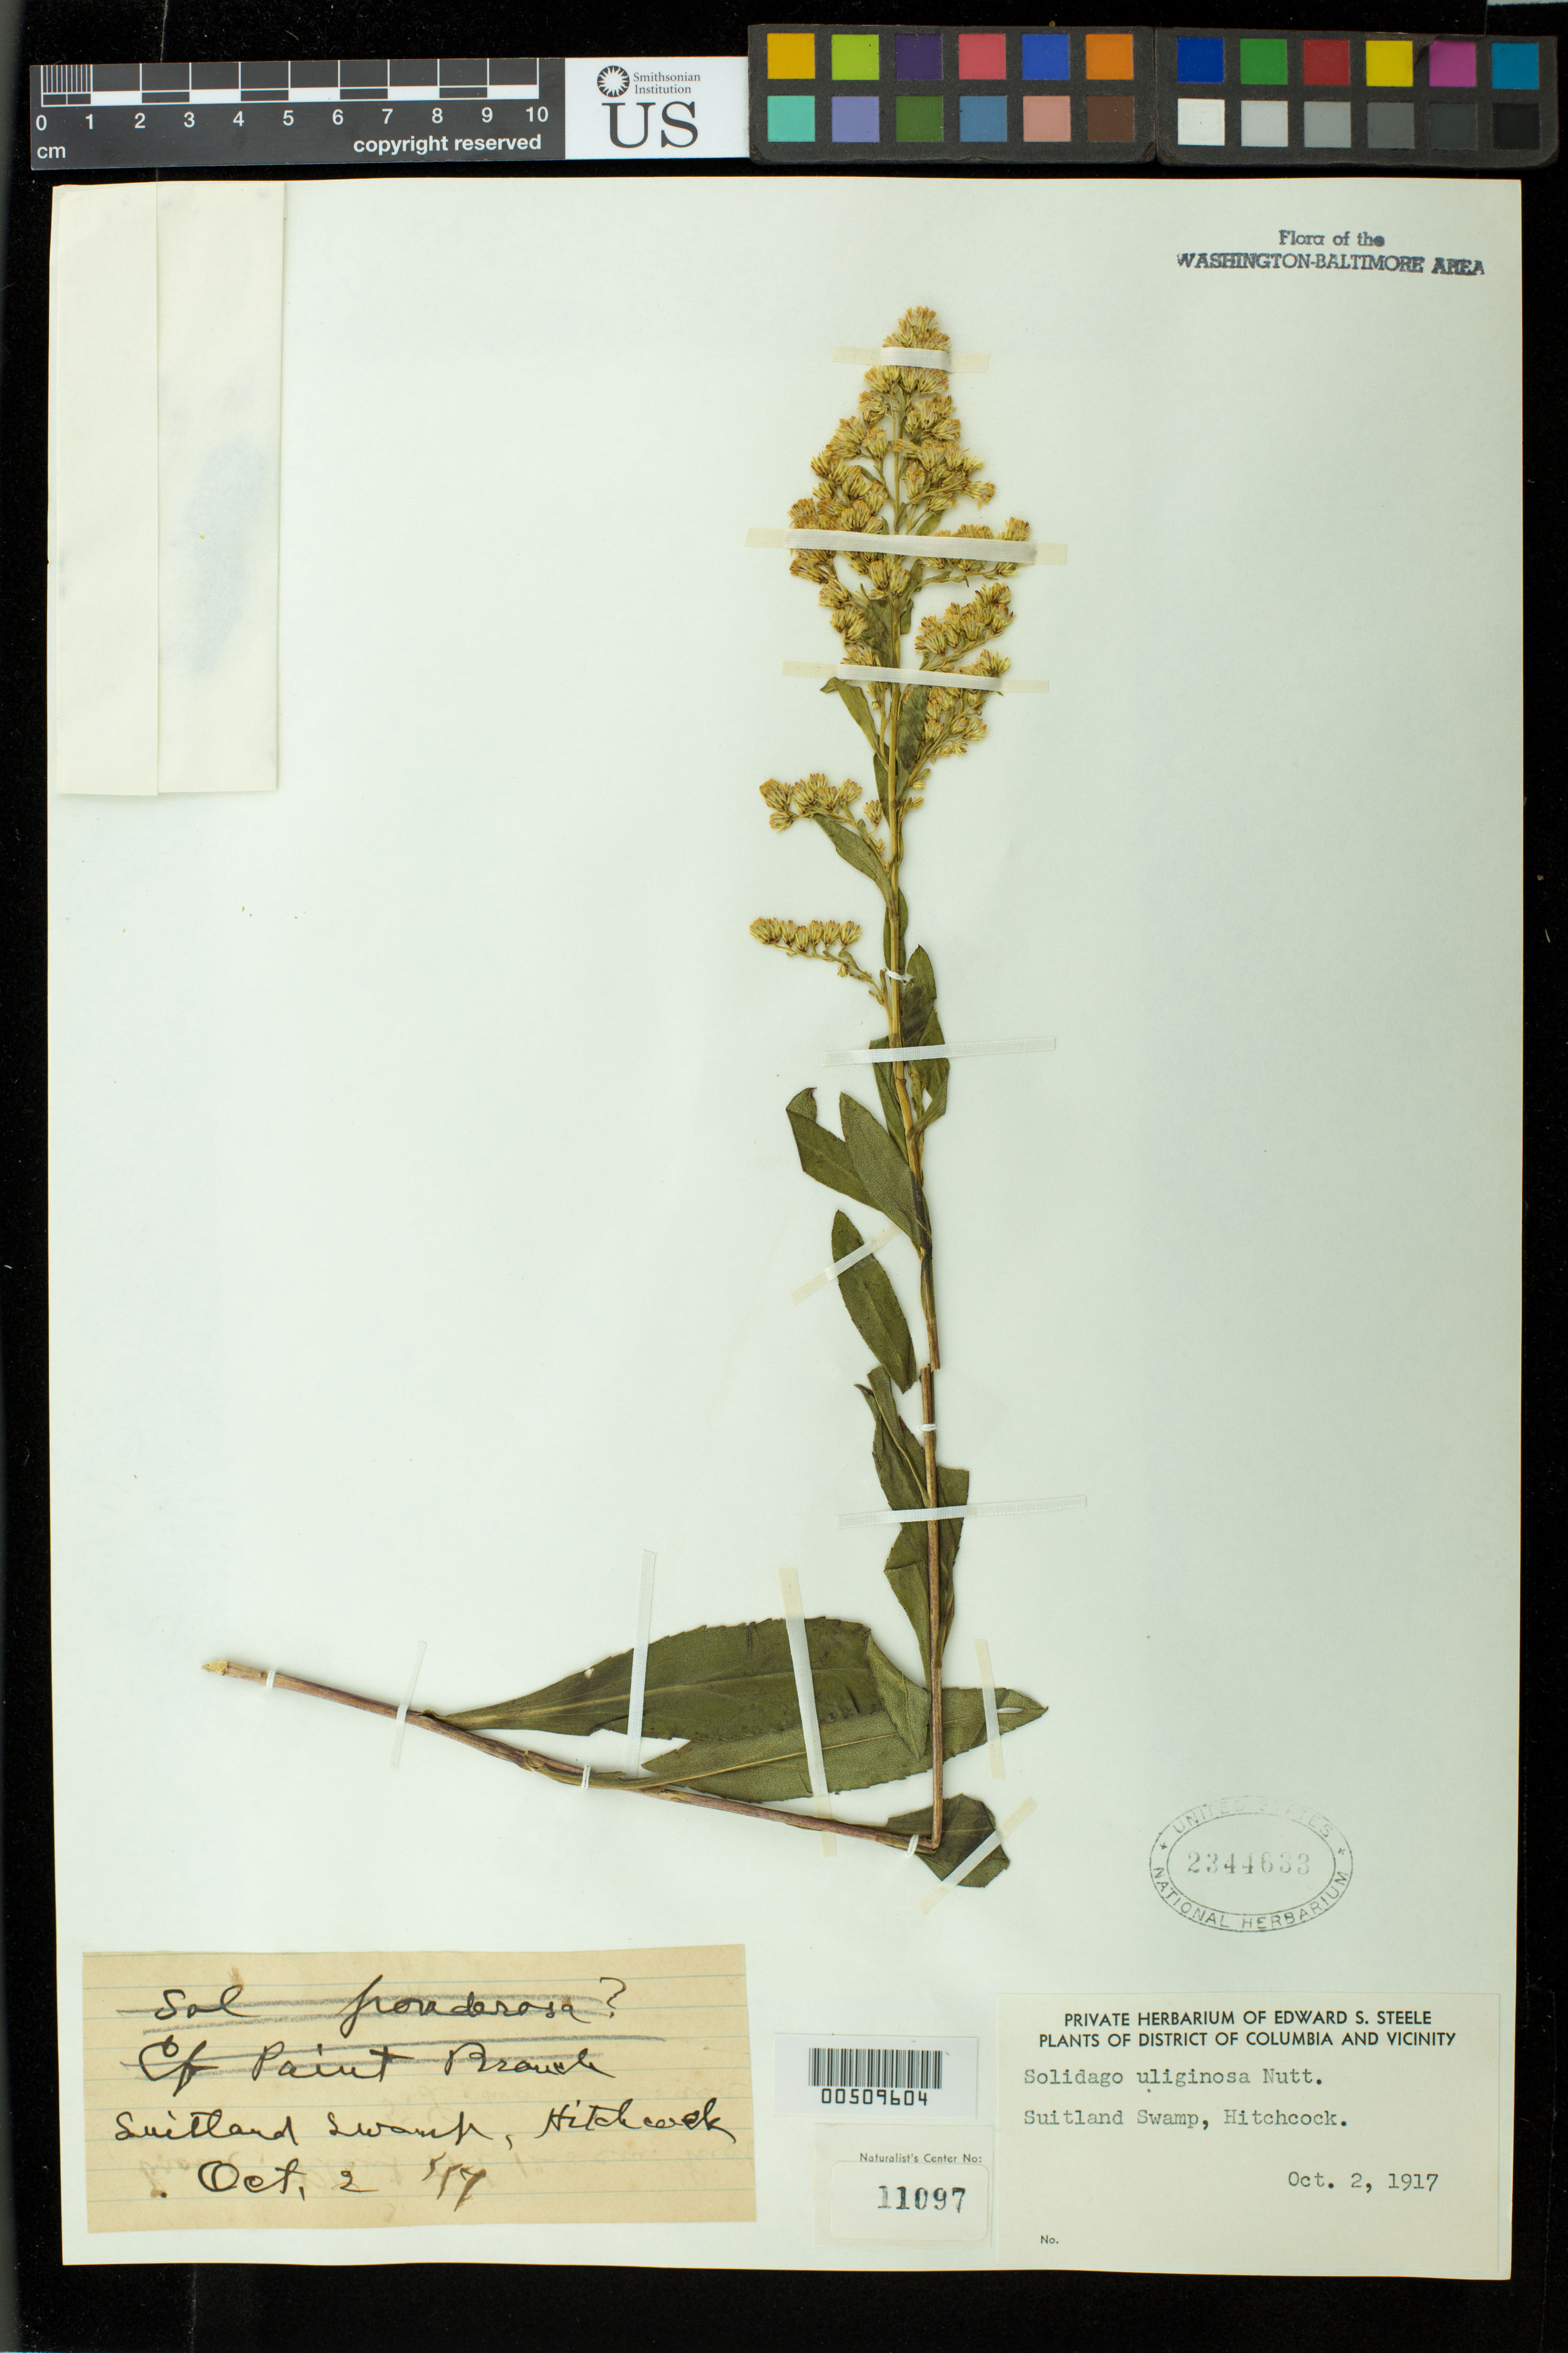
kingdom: Plantae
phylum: Tracheophyta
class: Magnoliopsida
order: Asterales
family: Asteraceae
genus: Solidago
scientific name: Solidago uliginosa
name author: Nutt.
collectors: A. S. Hitchcock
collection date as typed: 02 Oct 1917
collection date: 1917-10-02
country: United States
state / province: Maryland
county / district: Prince George's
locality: Suitland Swamp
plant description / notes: Specimens returned from Naturalist Center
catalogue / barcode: US 2344633